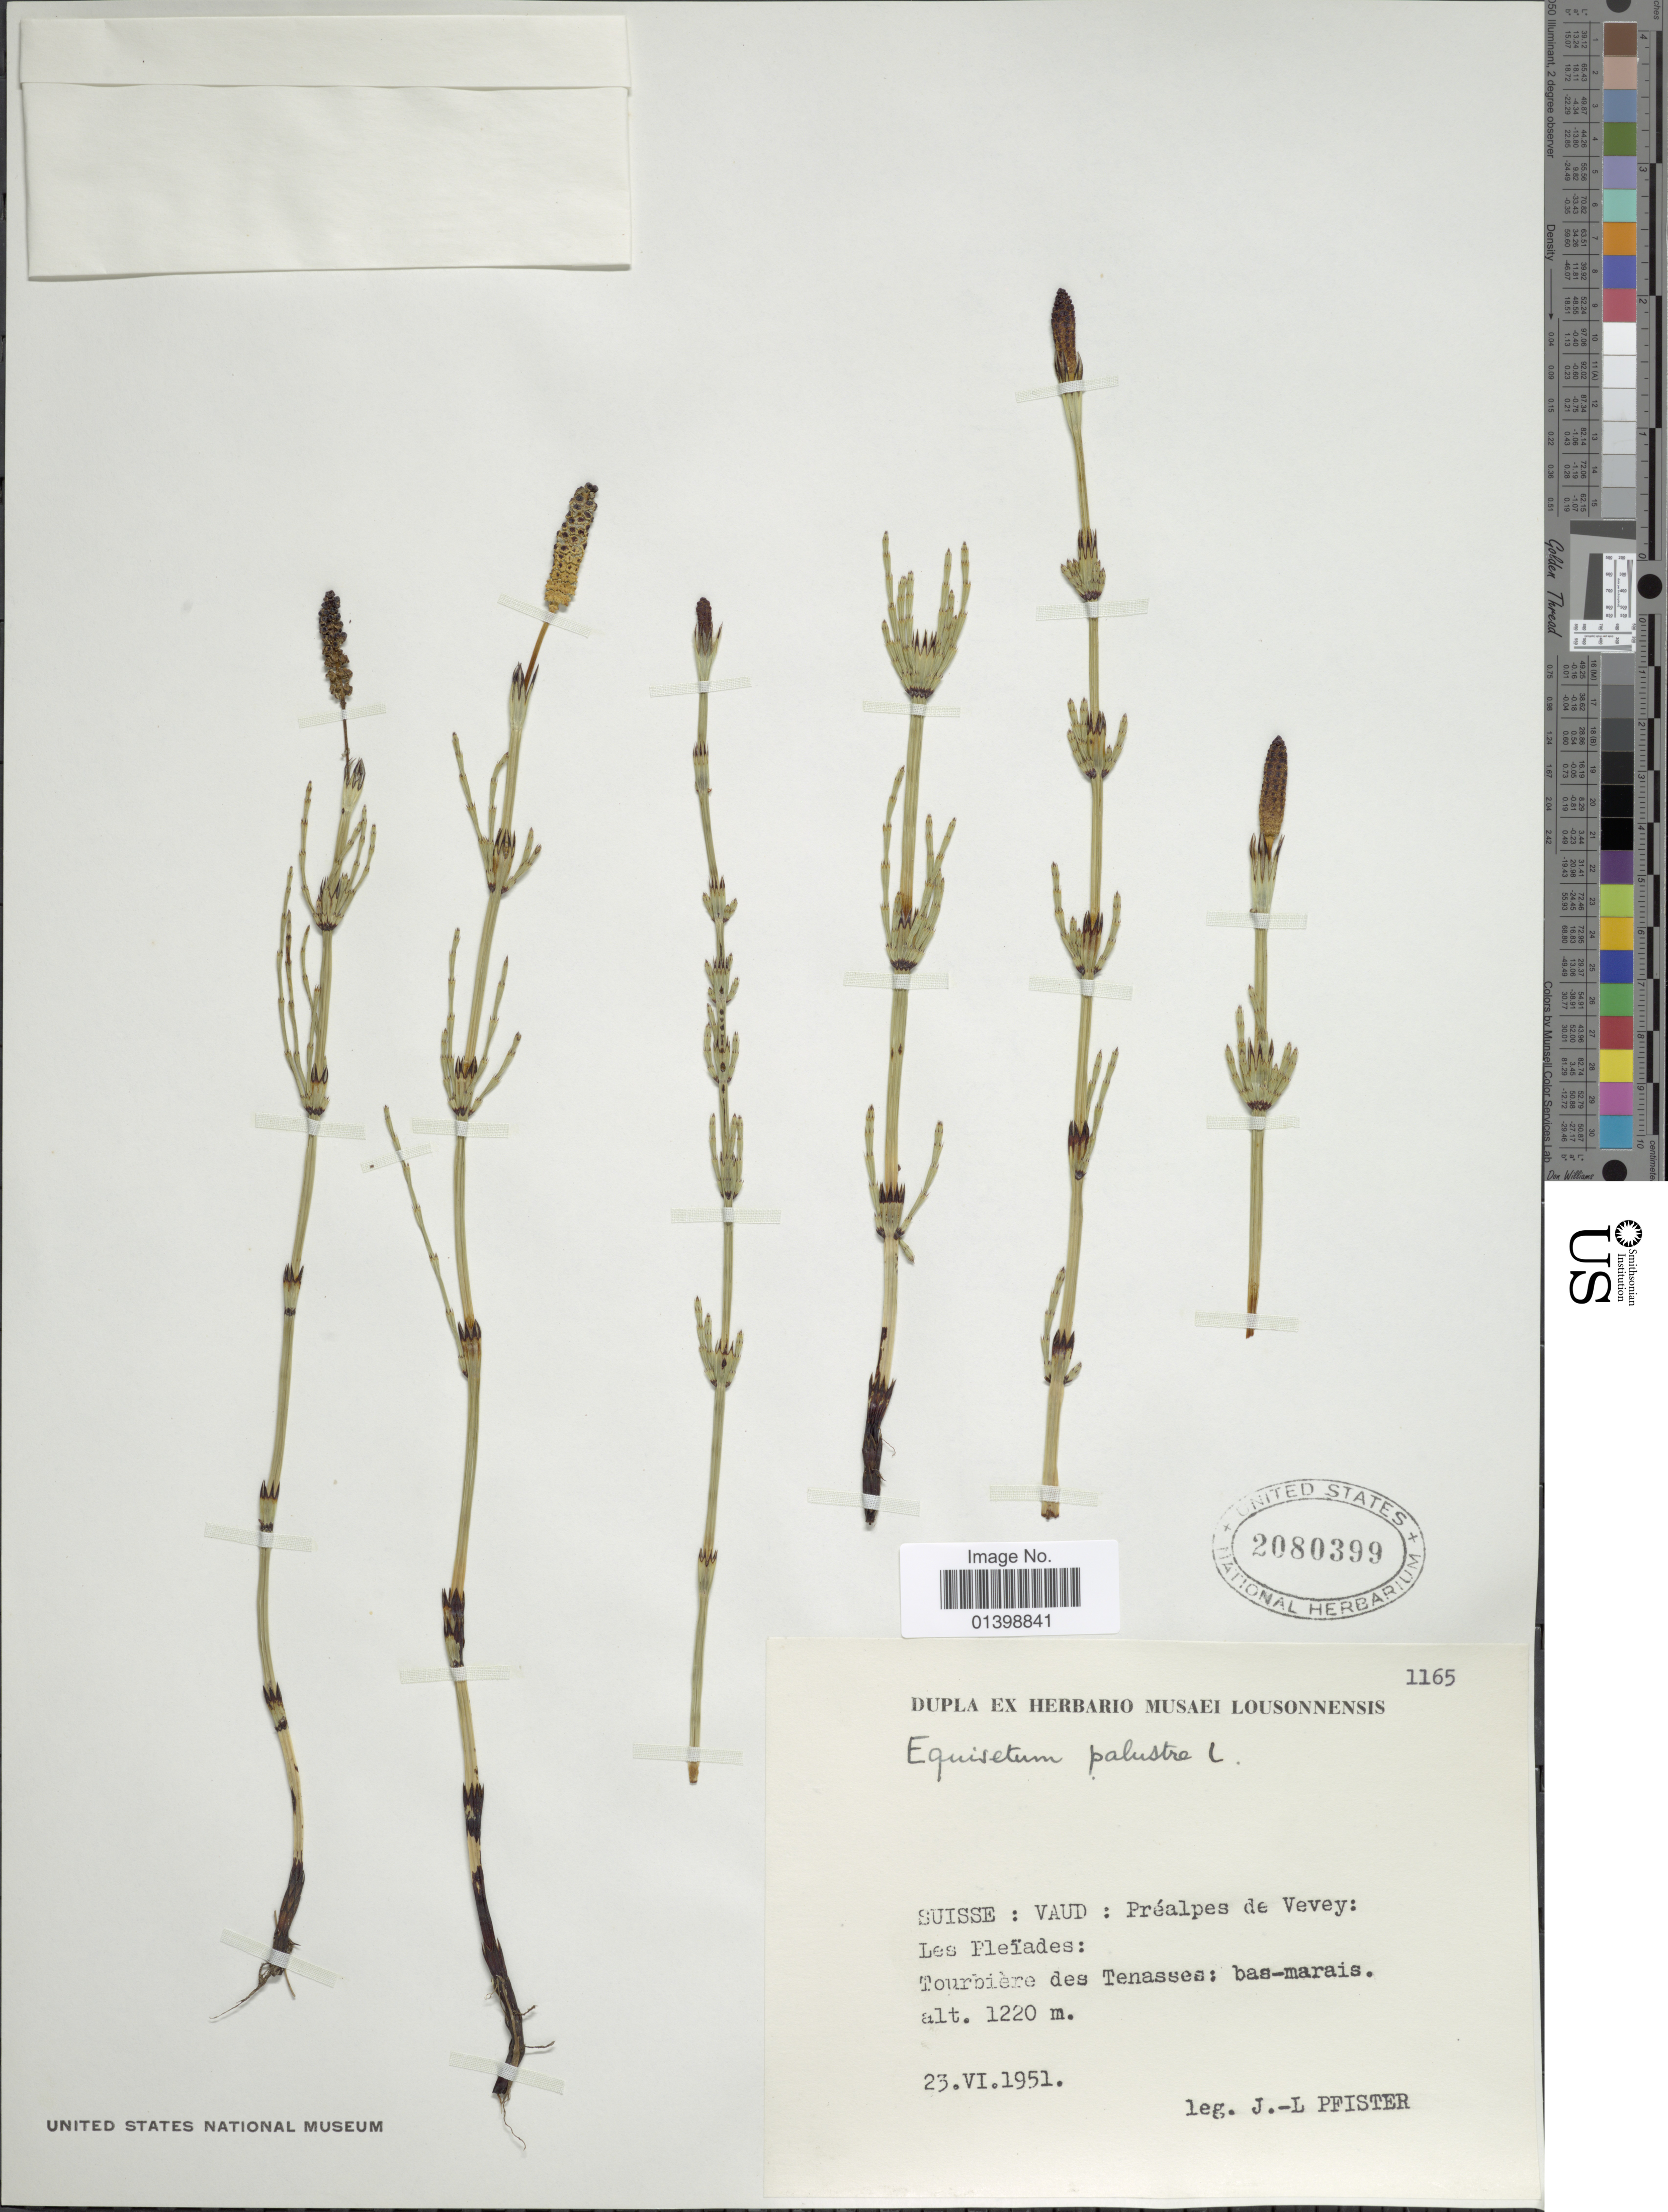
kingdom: Plantae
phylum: Tracheophyta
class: Polypodiopsida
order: Equisetales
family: Equisetaceae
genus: Equisetum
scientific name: Equisetum palustre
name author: L.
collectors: J. Pfister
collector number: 1165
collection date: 1951-06-23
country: Switzerland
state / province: Vaud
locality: Suisse: Préalpes de Vevey: Les Pleíades: Tourbière des Tenasses: bas-marais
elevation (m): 1220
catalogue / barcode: US 2080399